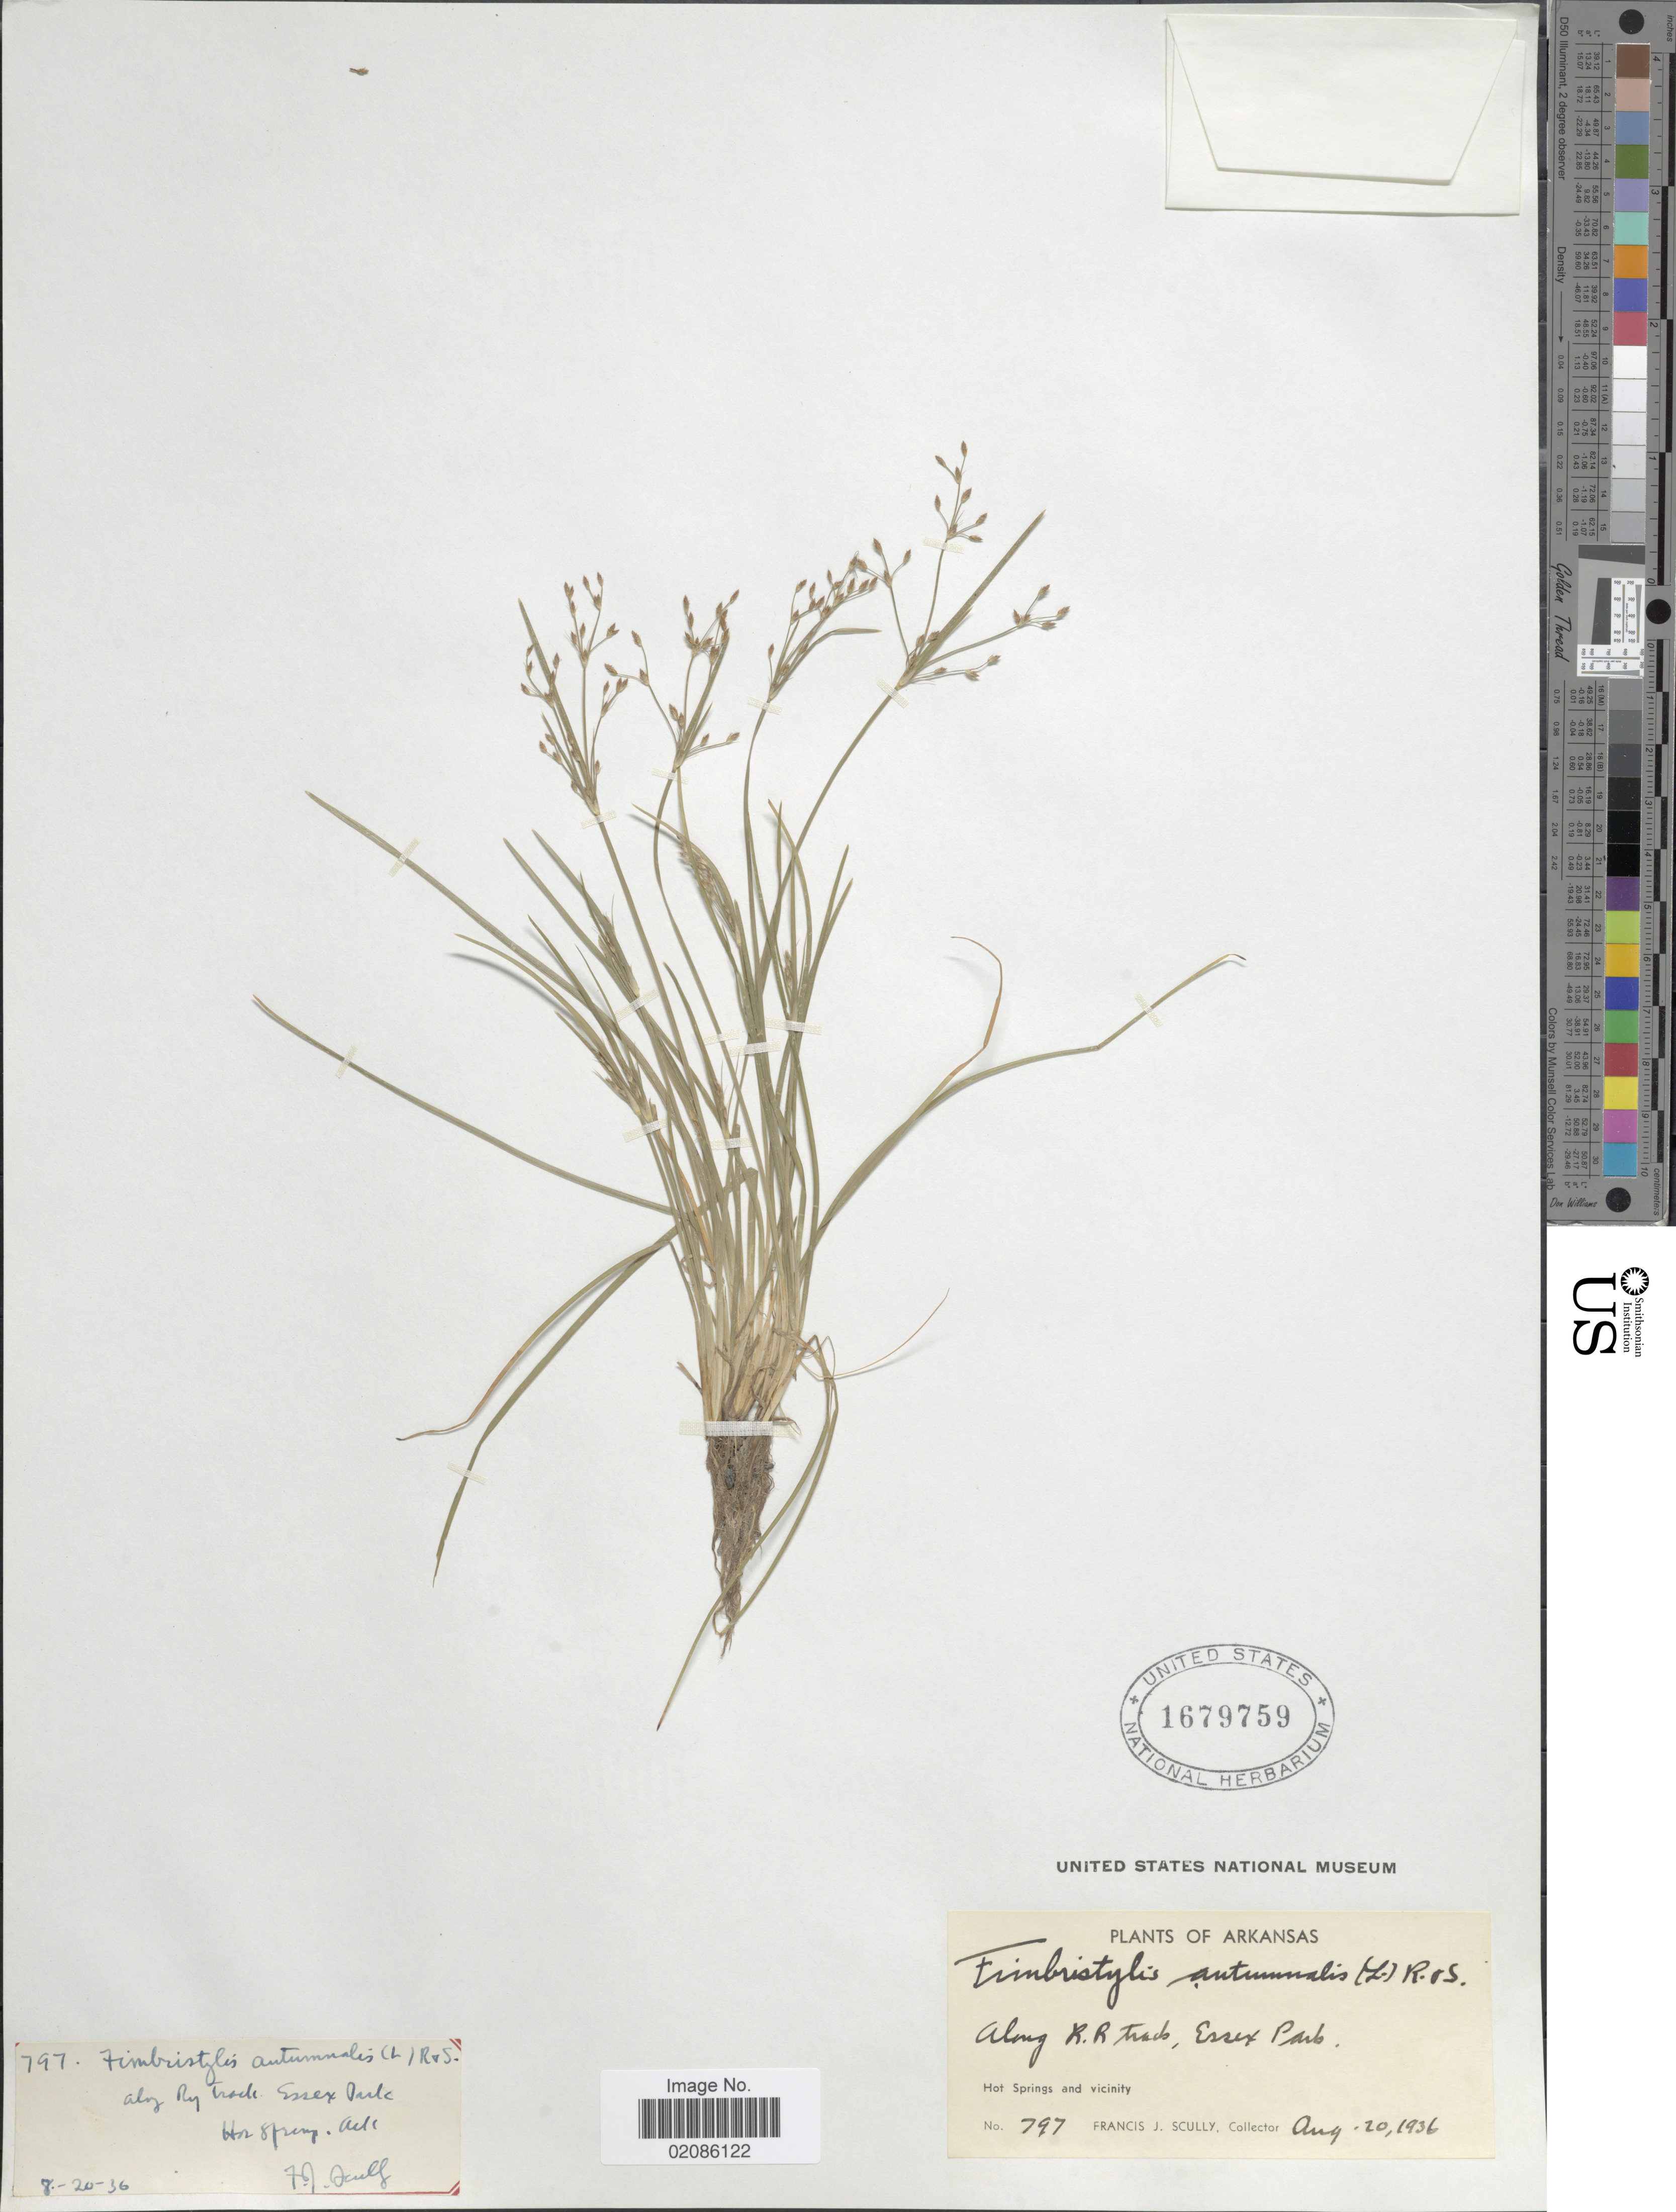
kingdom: Plantae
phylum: Tracheophyta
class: Liliopsida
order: Poales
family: Cyperaceae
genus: Fimbristylis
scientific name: Fimbristylis autumnalis (L.) Roem. & Schult.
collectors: F. J. Scully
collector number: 797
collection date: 1936-08-20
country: United States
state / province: Arkansas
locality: Along R.R. track, Essex Park. Hot Springs and vicinity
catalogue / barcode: US 1679759